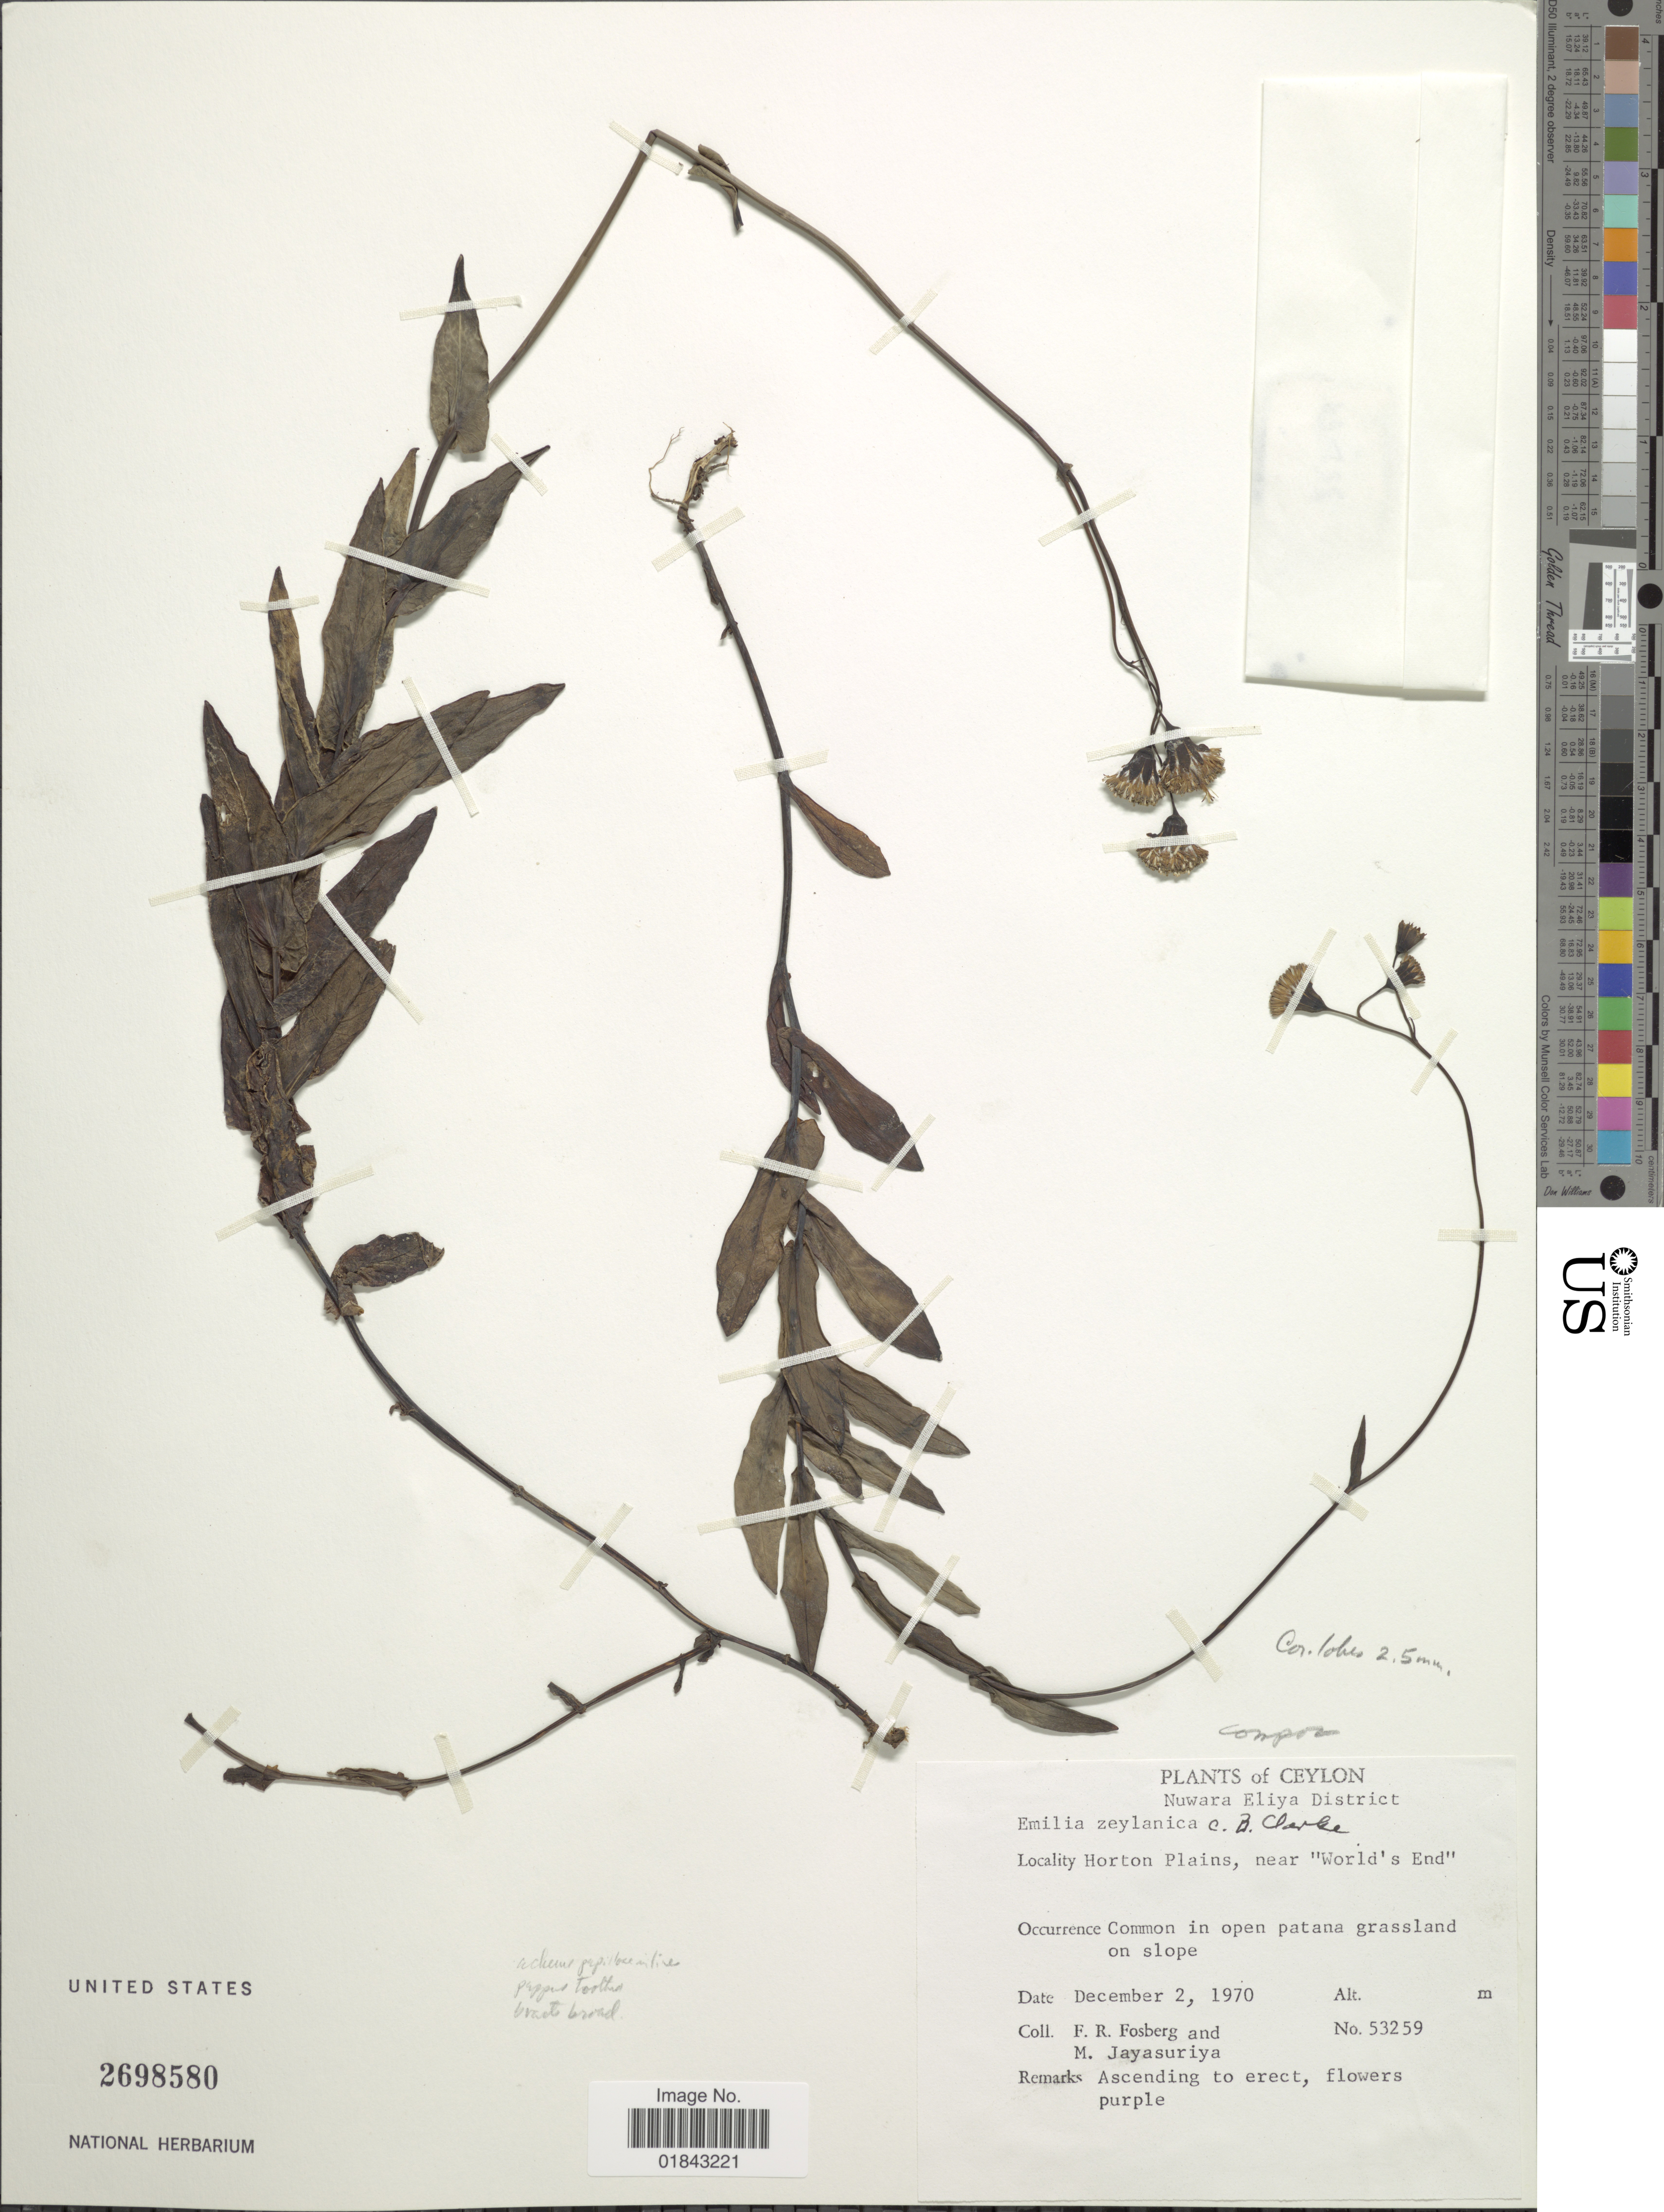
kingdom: Plantae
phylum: Tracheophyta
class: Magnoliopsida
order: Asterales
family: Asteraceae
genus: Emilia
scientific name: Emilia zeylanica var. walkeri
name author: (Hook. f.) Trimen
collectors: F. R. Fosberg & M. Jayasuriya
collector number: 53259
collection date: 1970-12-02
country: Sri Lanka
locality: Ceylon, Dist. Nuwara Eliya District, Horton Plains, near "World's End", common in open patana grassland on slope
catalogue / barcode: US 2698580